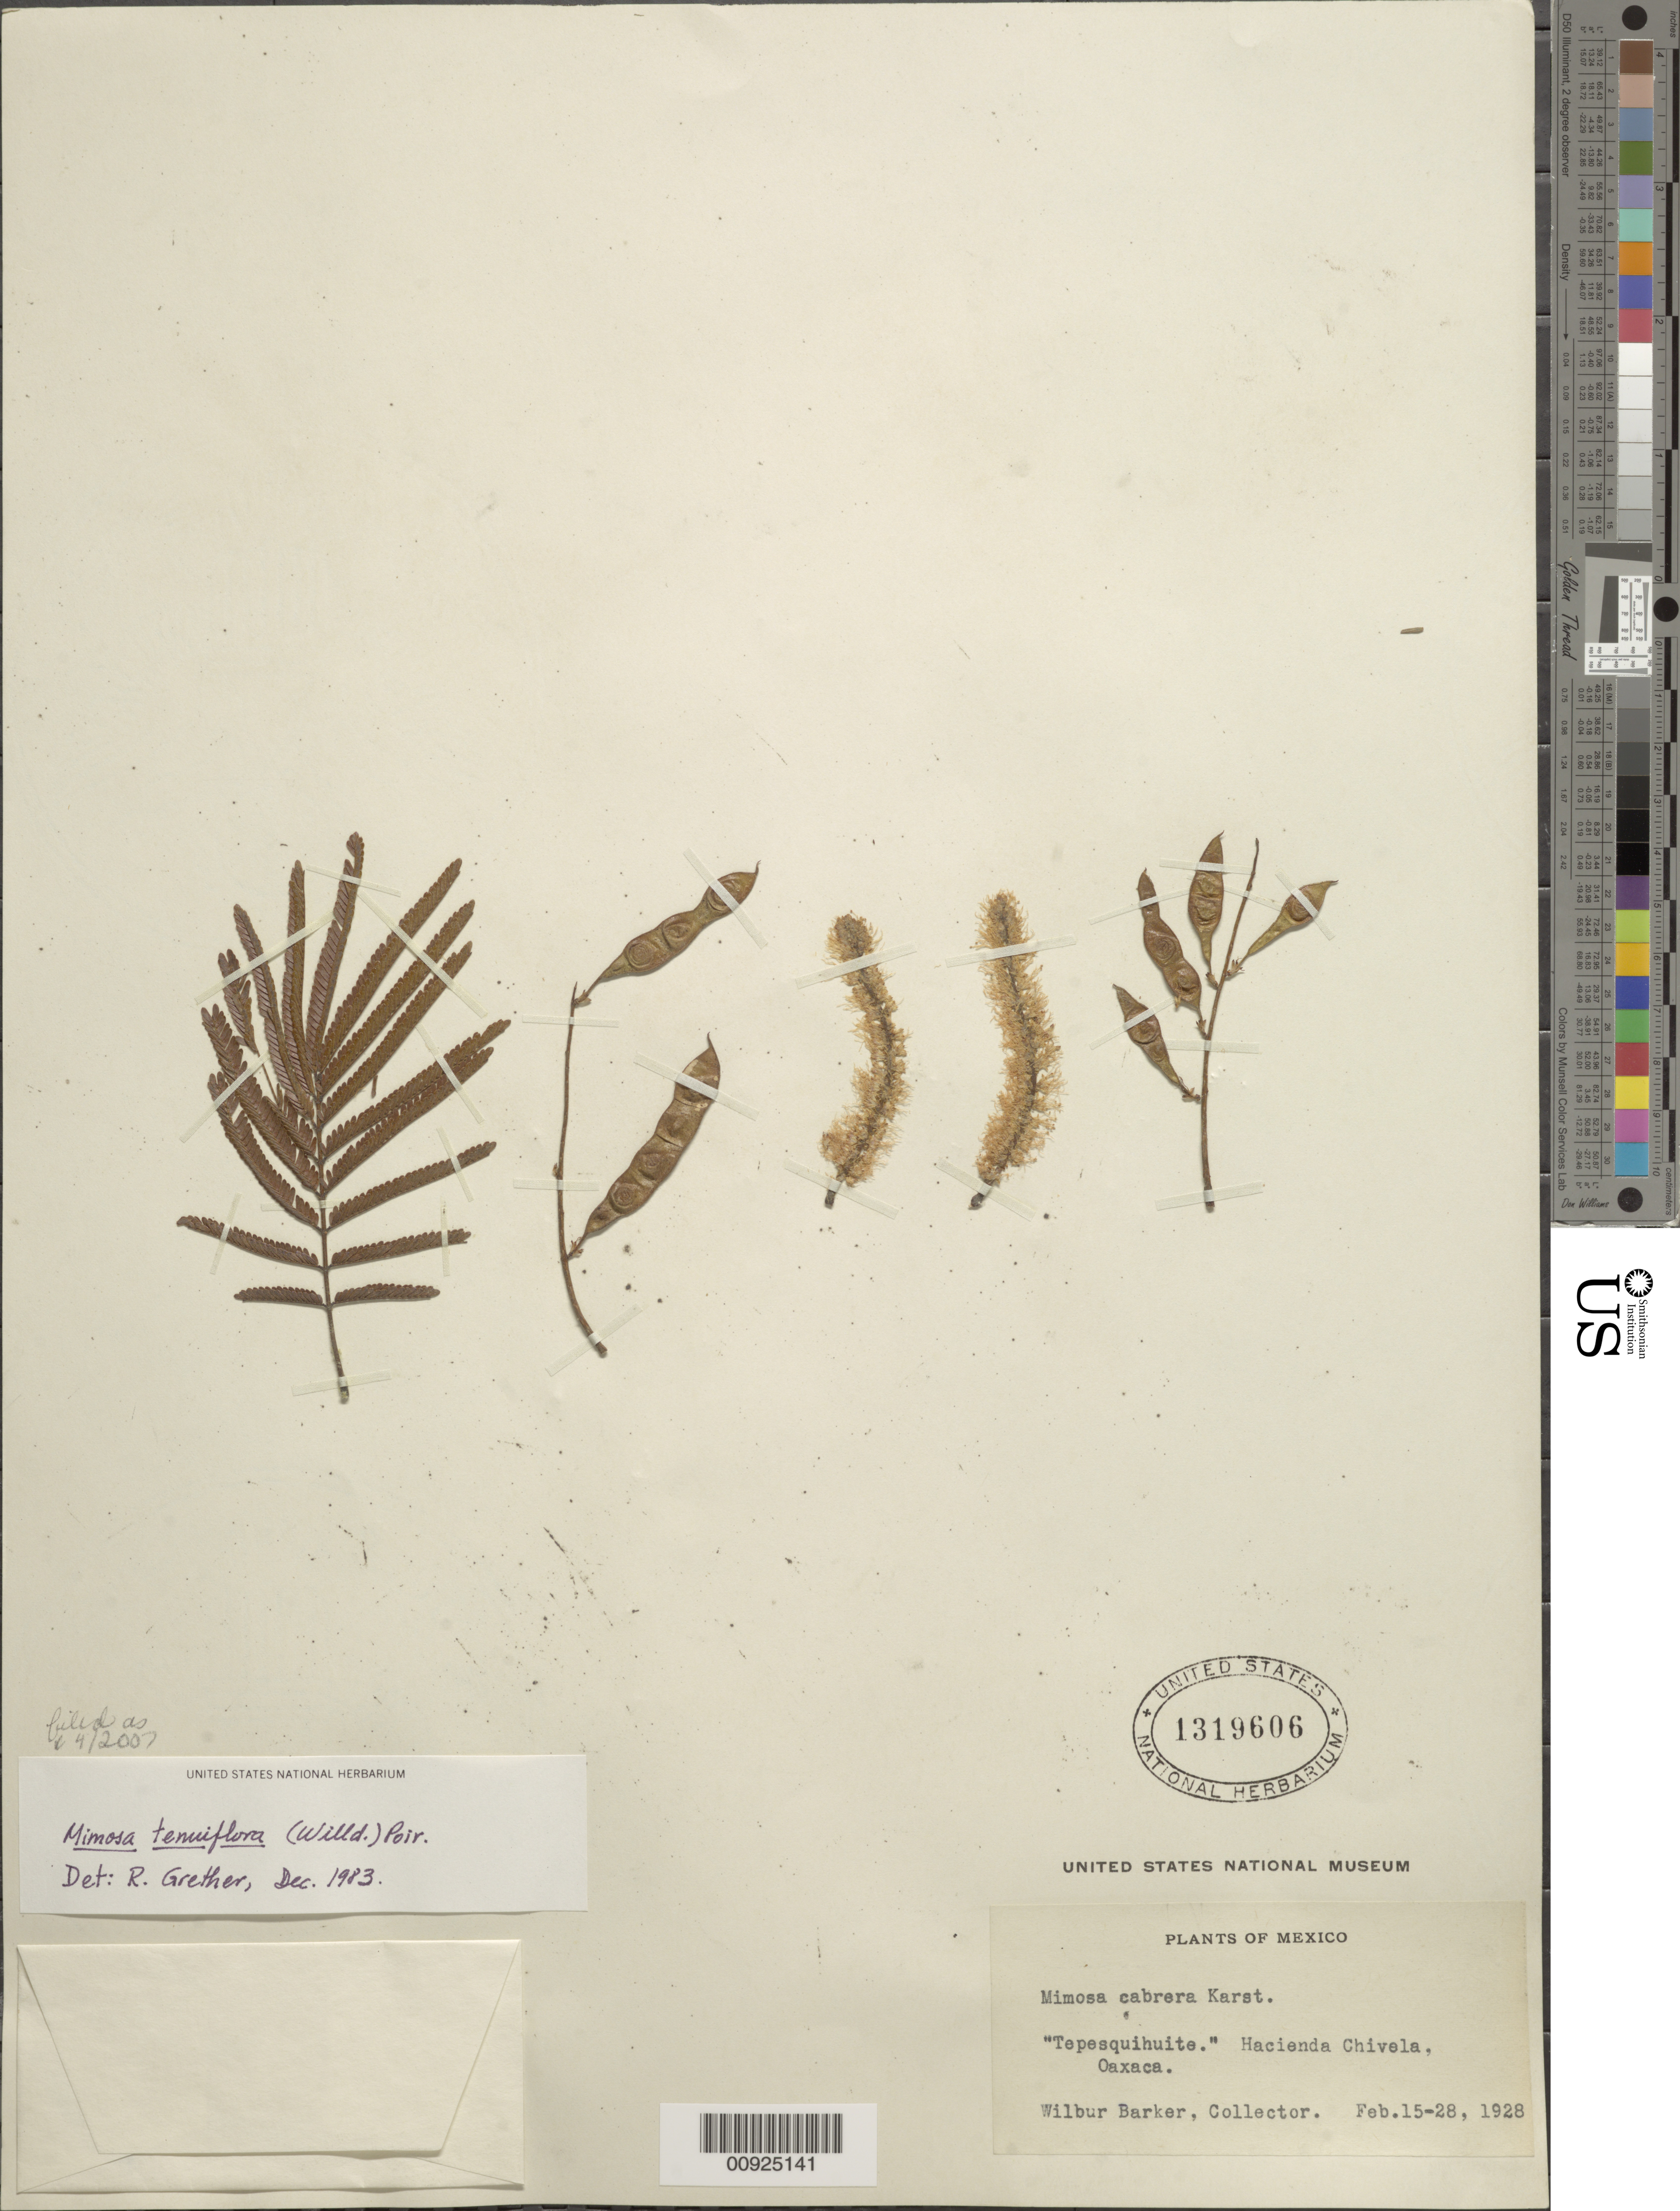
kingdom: Plantae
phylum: Tracheophyta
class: Magnoliopsida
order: Fabales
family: Fabaceae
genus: Mimosa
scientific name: Mimosa tenuiflora Benth., nom. illeg. hom.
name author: Benth.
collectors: W. R. Barker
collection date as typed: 15 Feb 1928 to 28 Feb 1928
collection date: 1928-02-15/1928-02-28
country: Mexico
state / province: Oaxaca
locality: Hacienda Chivela, Oaxaca.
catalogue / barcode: US 1319606